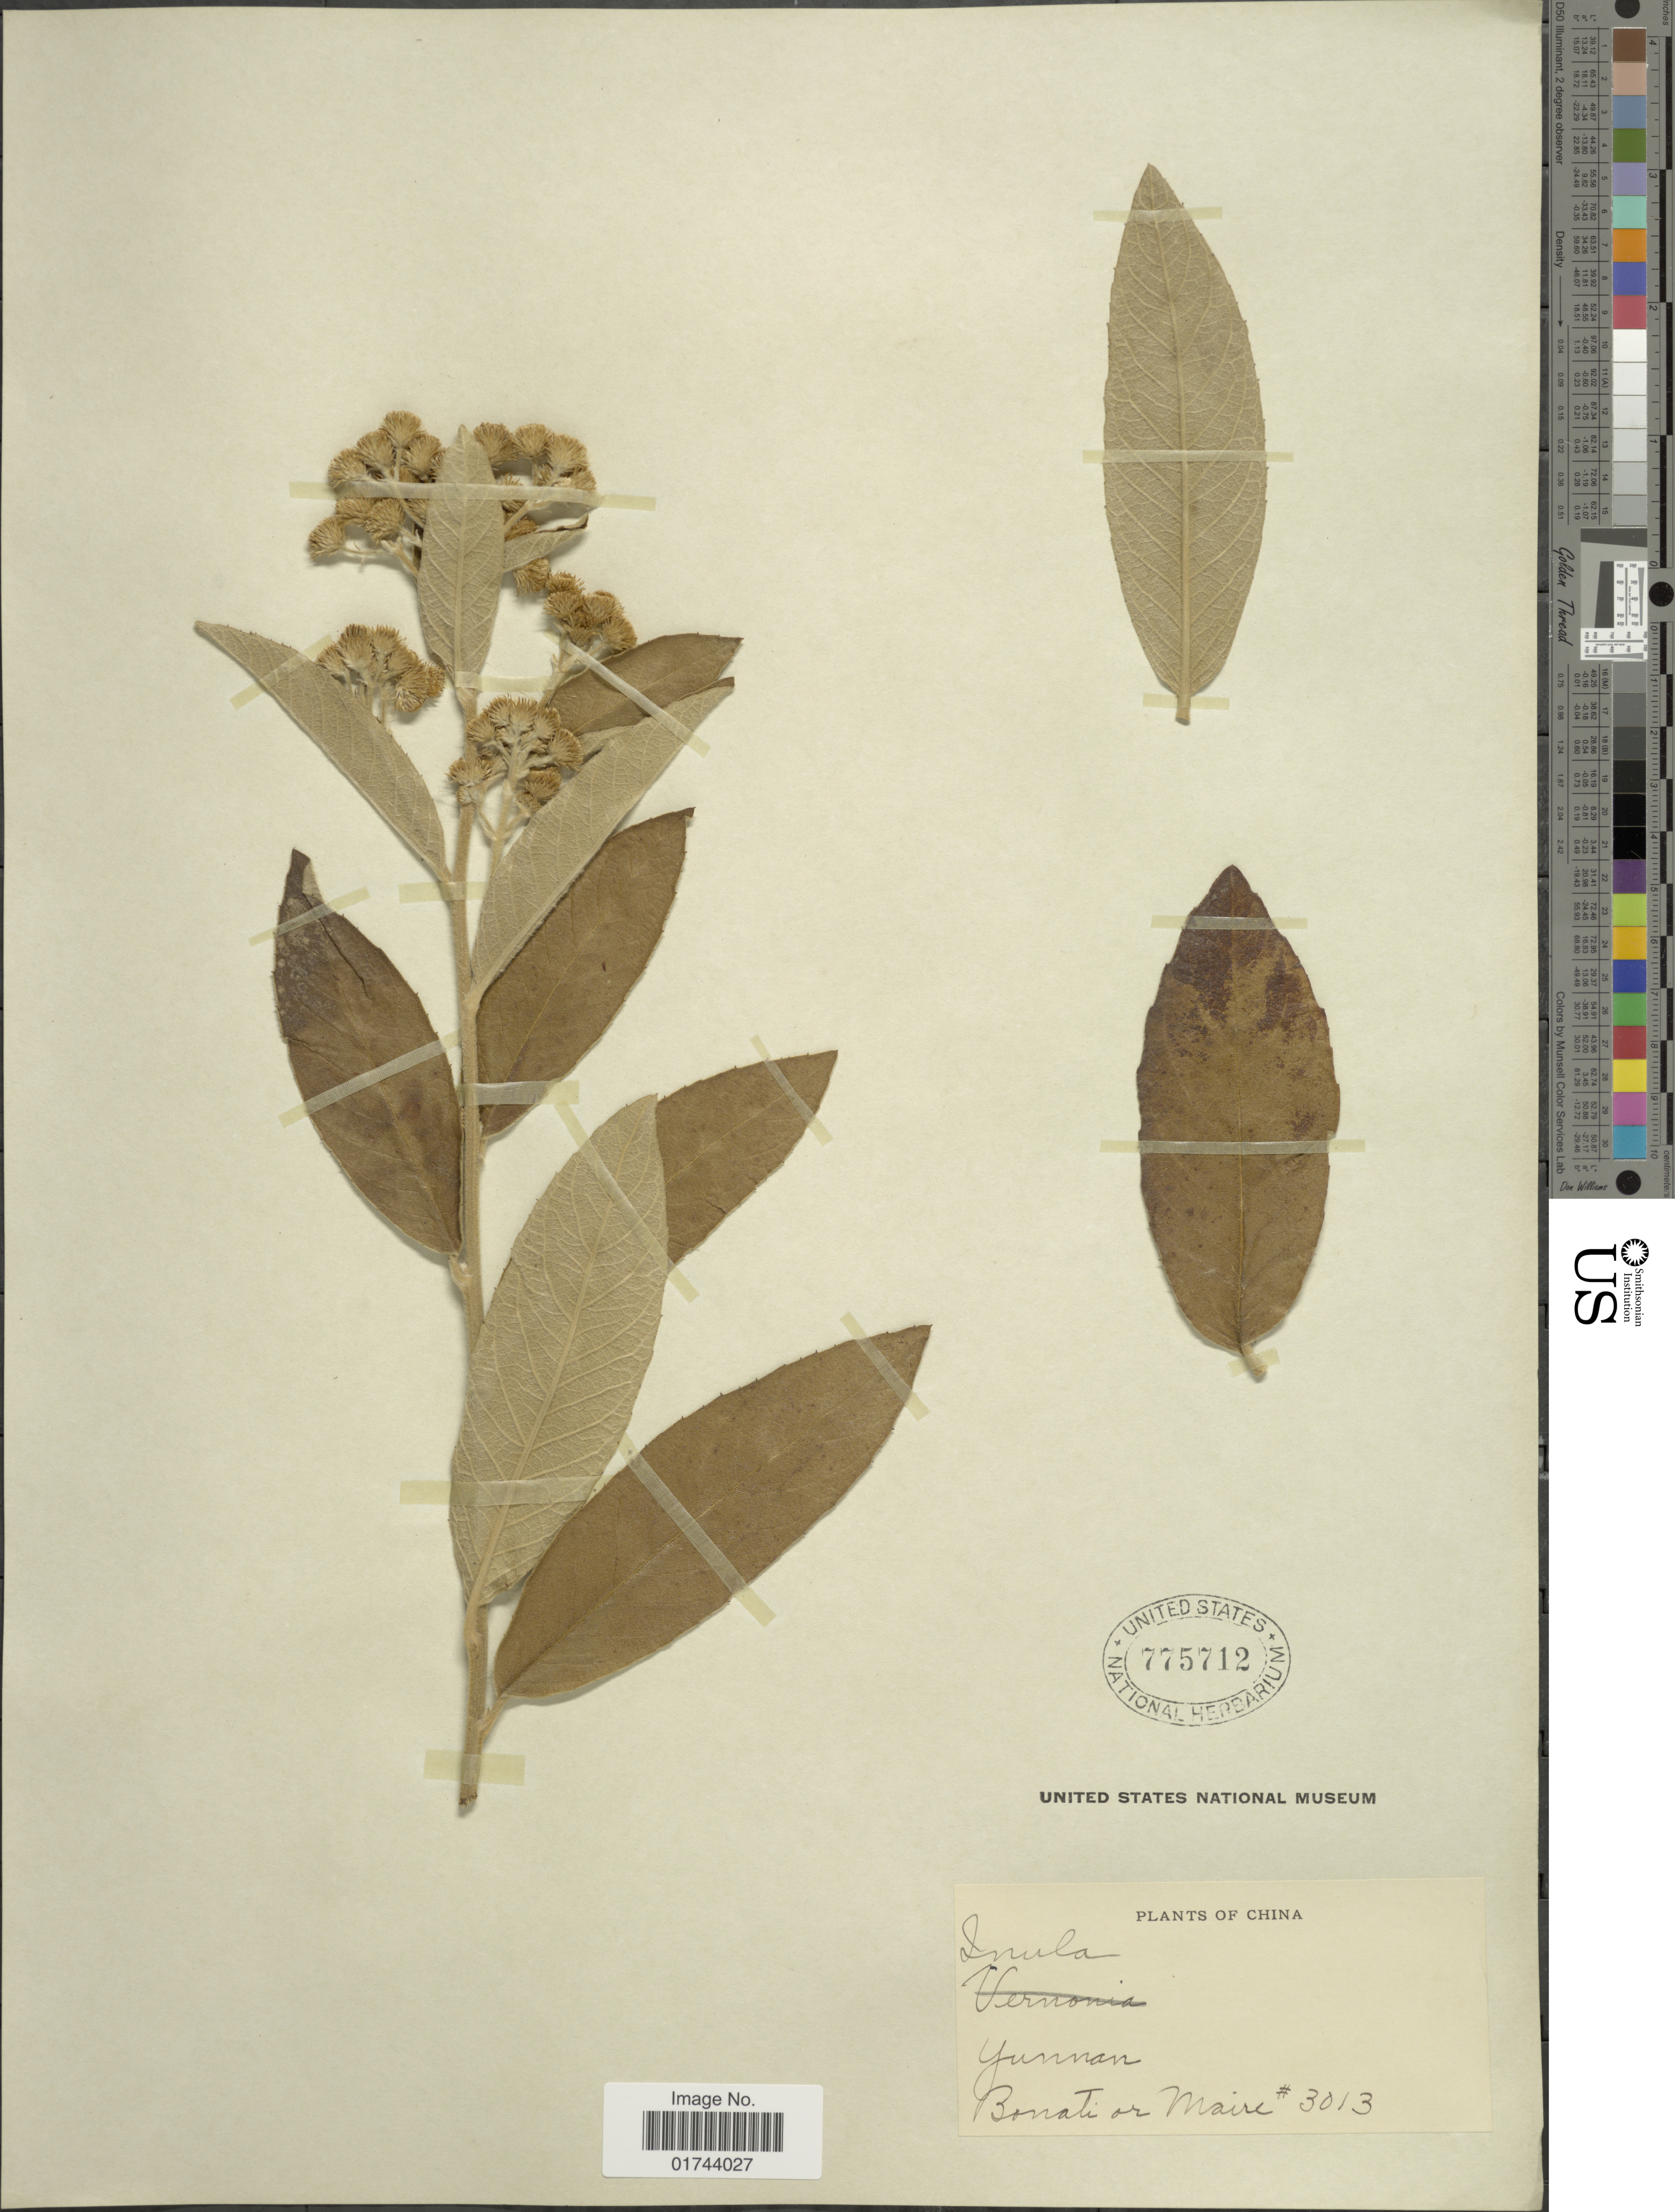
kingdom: Plantae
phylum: Tracheophyta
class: Magnoliopsida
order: Asterales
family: Asteraceae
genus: Inula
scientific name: Inula cappa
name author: (Buch.-Ham. ex D. Don) DC.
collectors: -. Bonati & Maire, --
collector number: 3013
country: China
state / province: Yunnan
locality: Yunnan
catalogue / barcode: US 775712